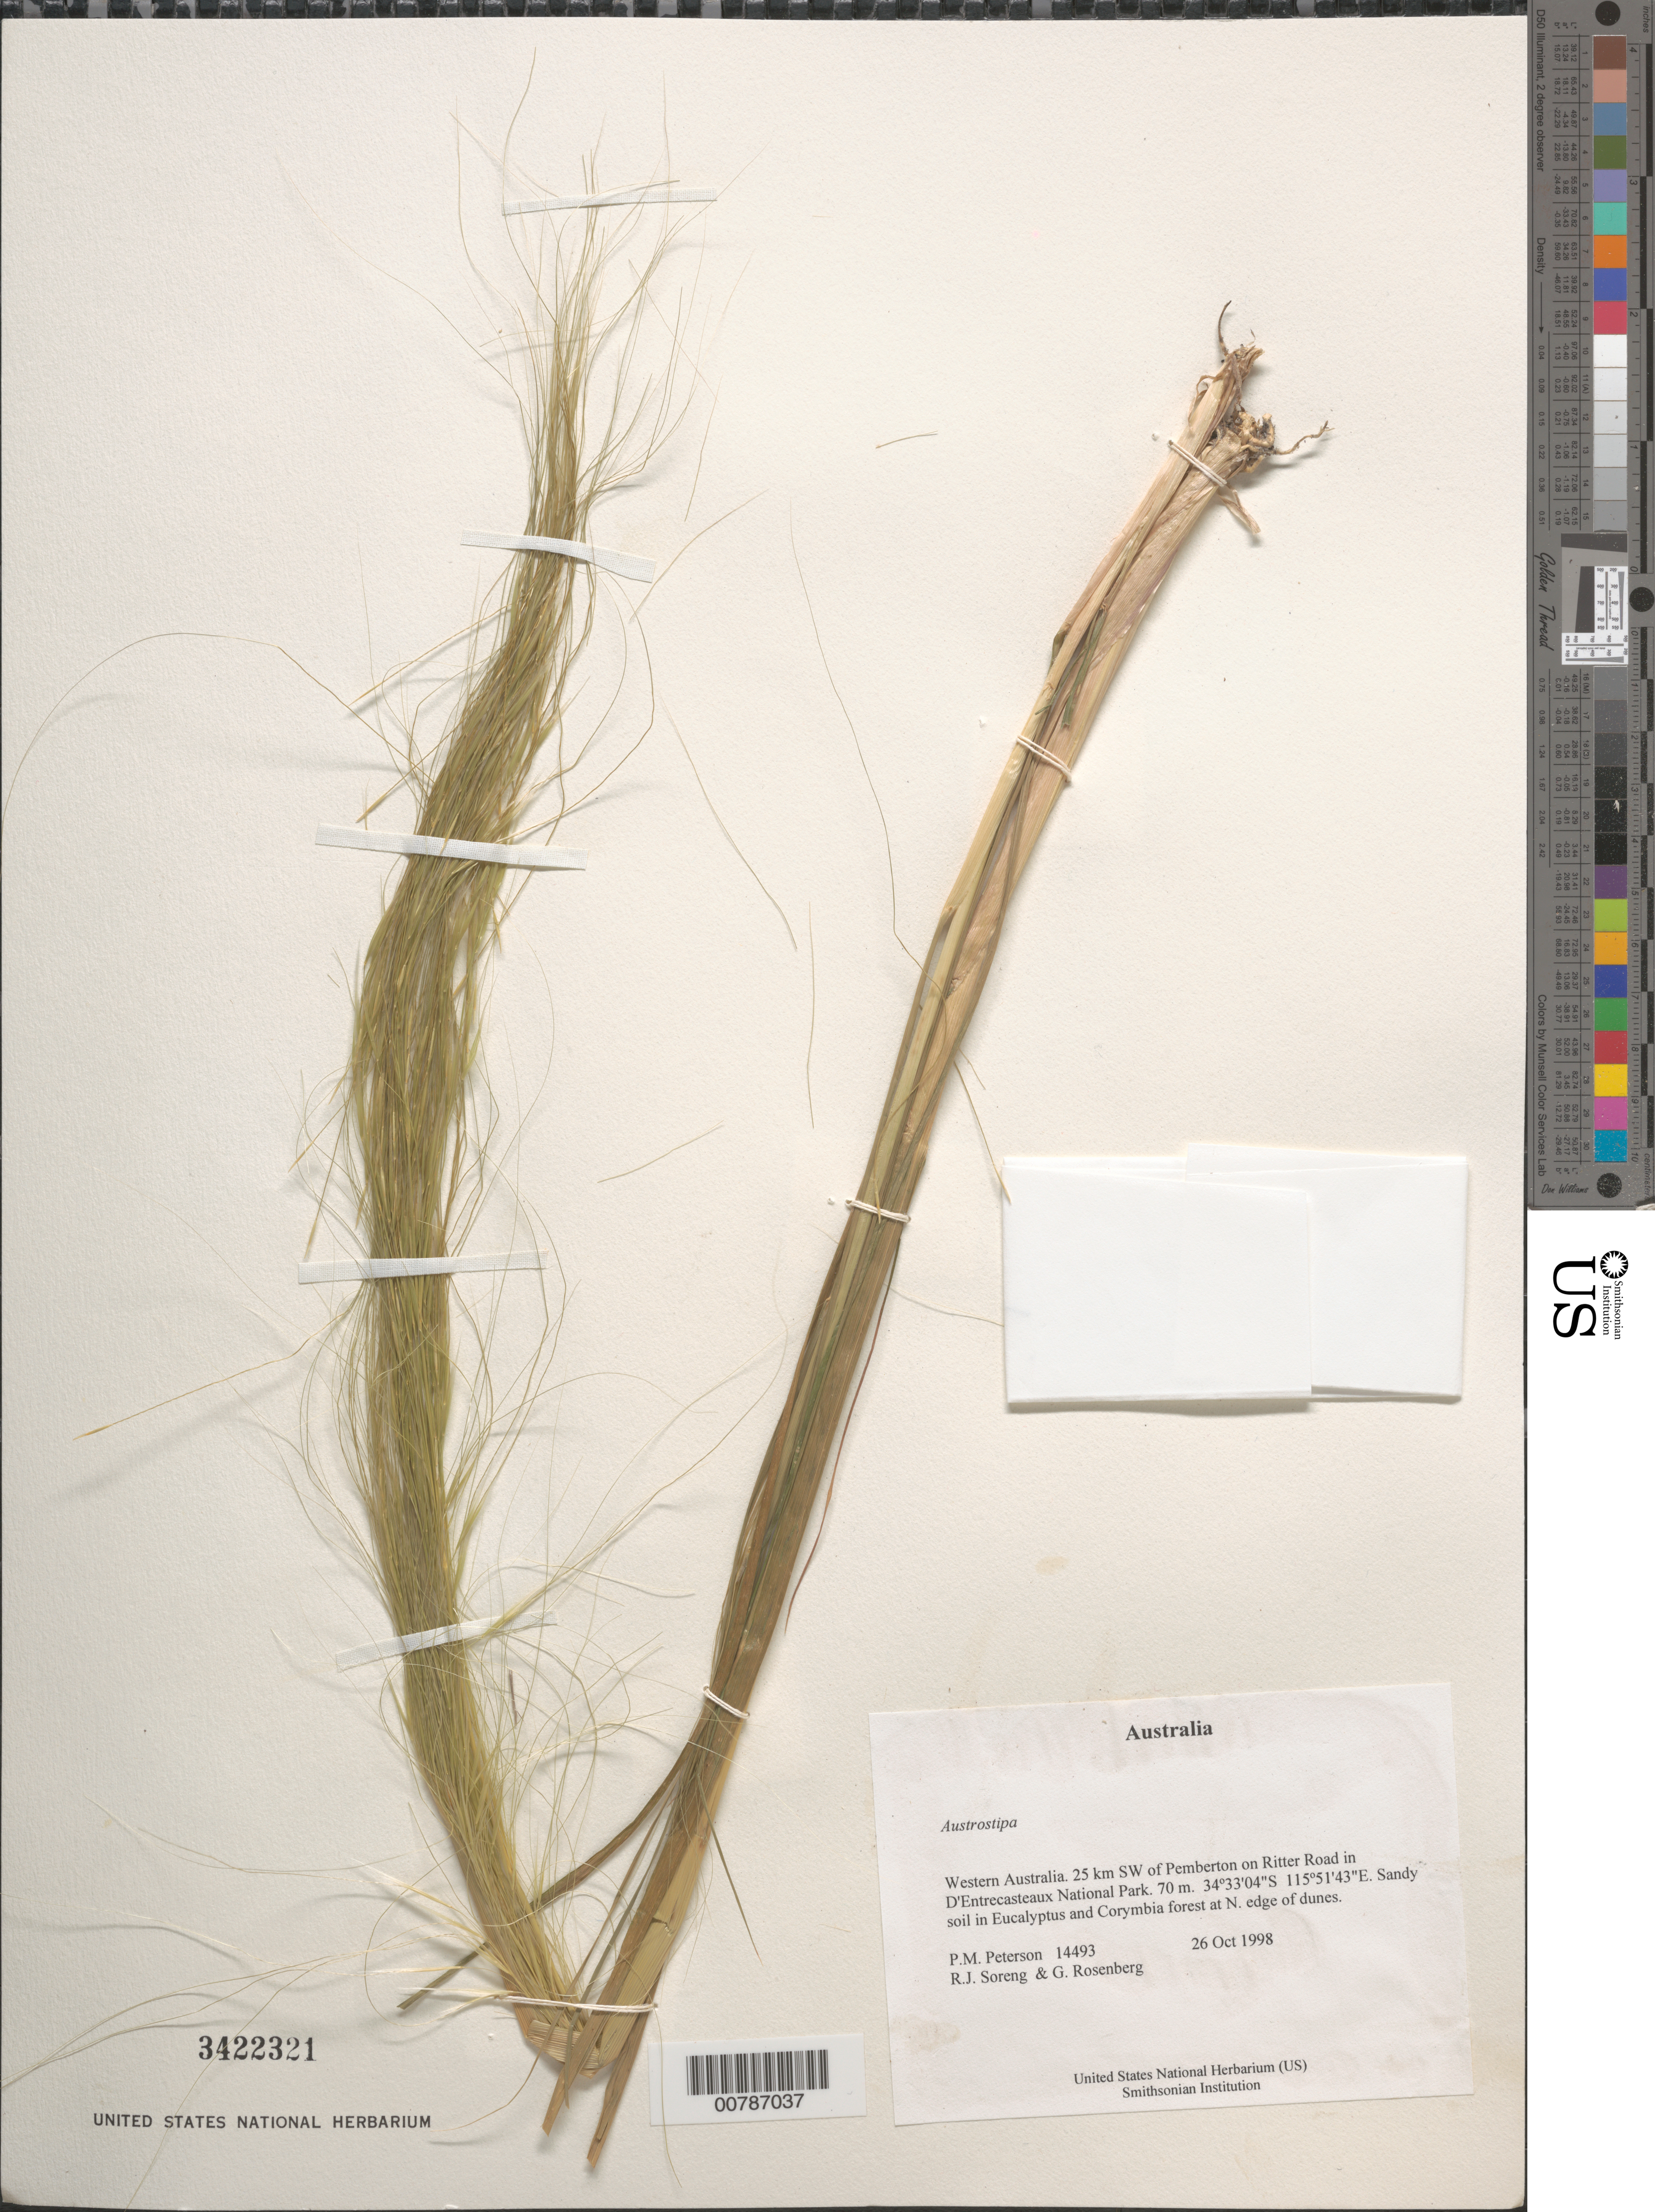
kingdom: Plantae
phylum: Tracheophyta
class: Liliopsida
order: Poales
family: Poaceae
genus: Austrostipa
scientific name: Austrostipa sp.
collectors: P. M. Peterson, R. J. Soreng & G. Rosenberg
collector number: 14493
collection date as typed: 26 Oct 1998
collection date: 1998-10-26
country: Australia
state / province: Western Australia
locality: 25 km SW of Pemberton on Ritter Road in D'Entrecasteaux National Park.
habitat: Sandy soil in Eucalyptus and Corymbia forest at N. edge of dunes.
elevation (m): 70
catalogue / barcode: US 3422321